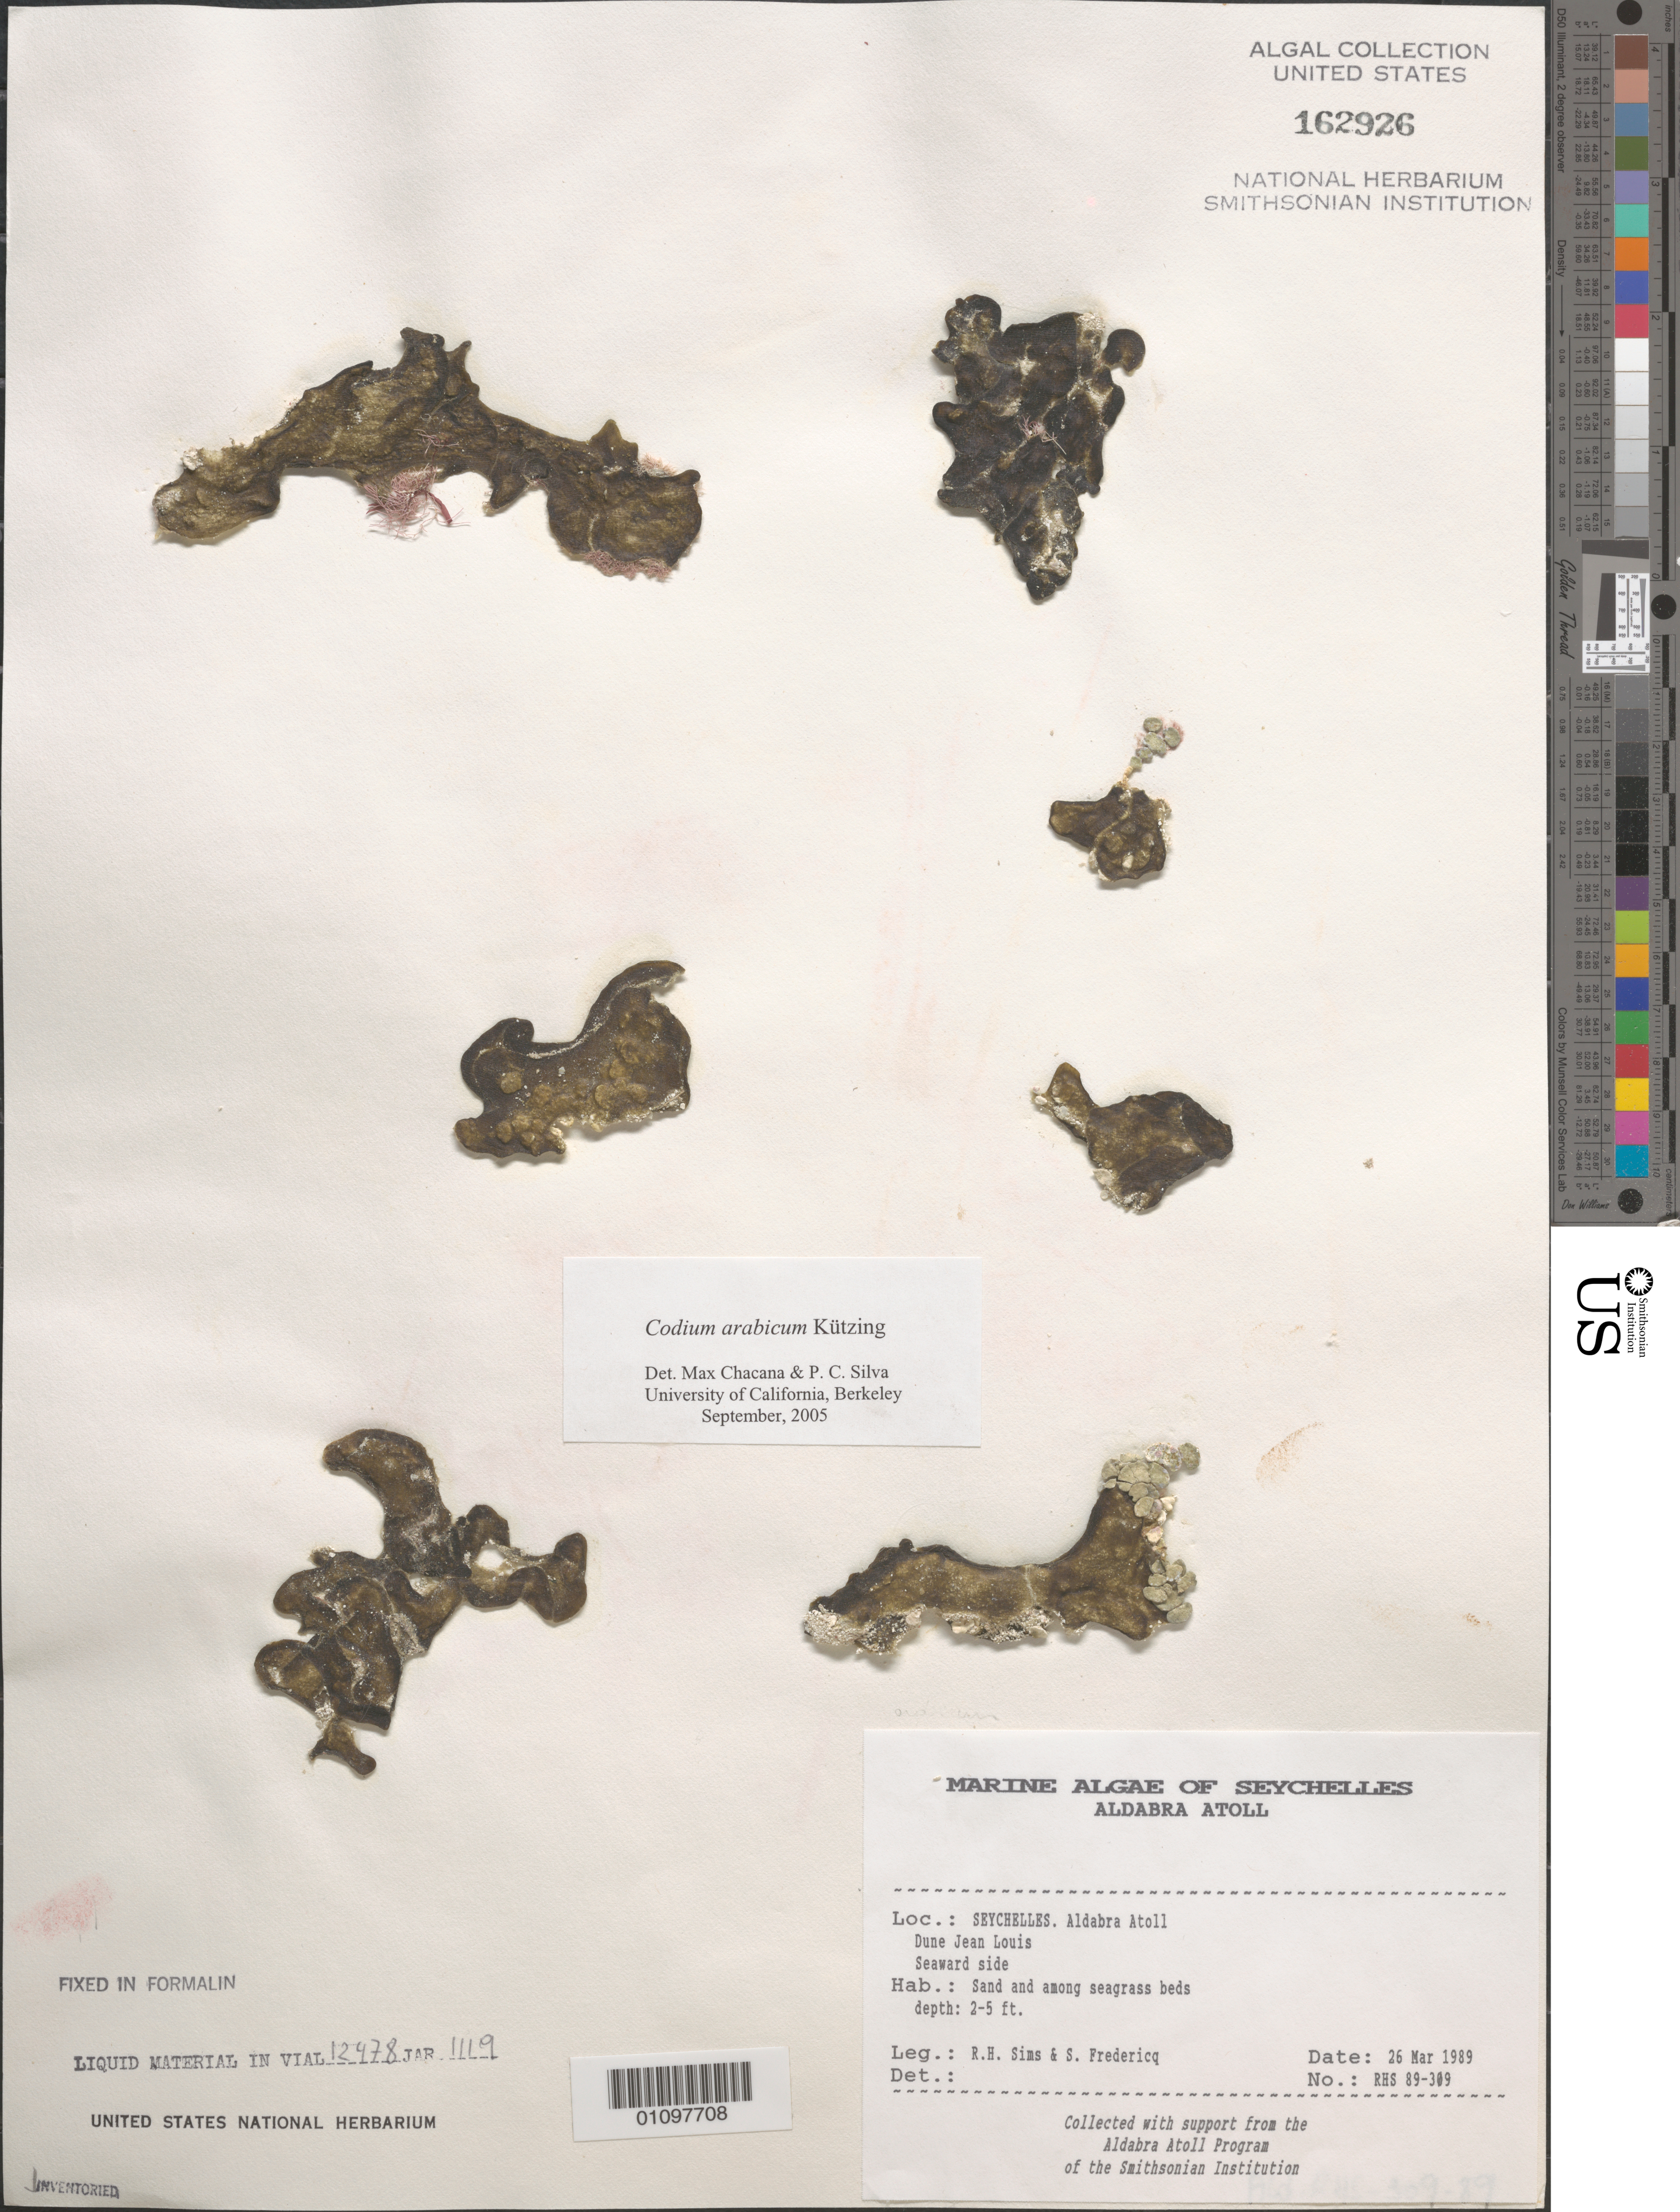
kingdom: Plantae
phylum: Chlorophyta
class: Ulvophyceae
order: Bryopsidales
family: Codiaceae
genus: Codium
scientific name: Codium arabicum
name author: Kütz.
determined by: Chacana, M. E.; Silva, P. C.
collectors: R. H. Sims & S. Fredericq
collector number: RHS 89-309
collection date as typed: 26 Mar 1989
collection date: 1989-03-26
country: Seychelles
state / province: Outer Islands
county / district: Aldabra Group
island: Aldabra Atoll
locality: Dune Jean Louis, seaward side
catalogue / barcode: US 162926